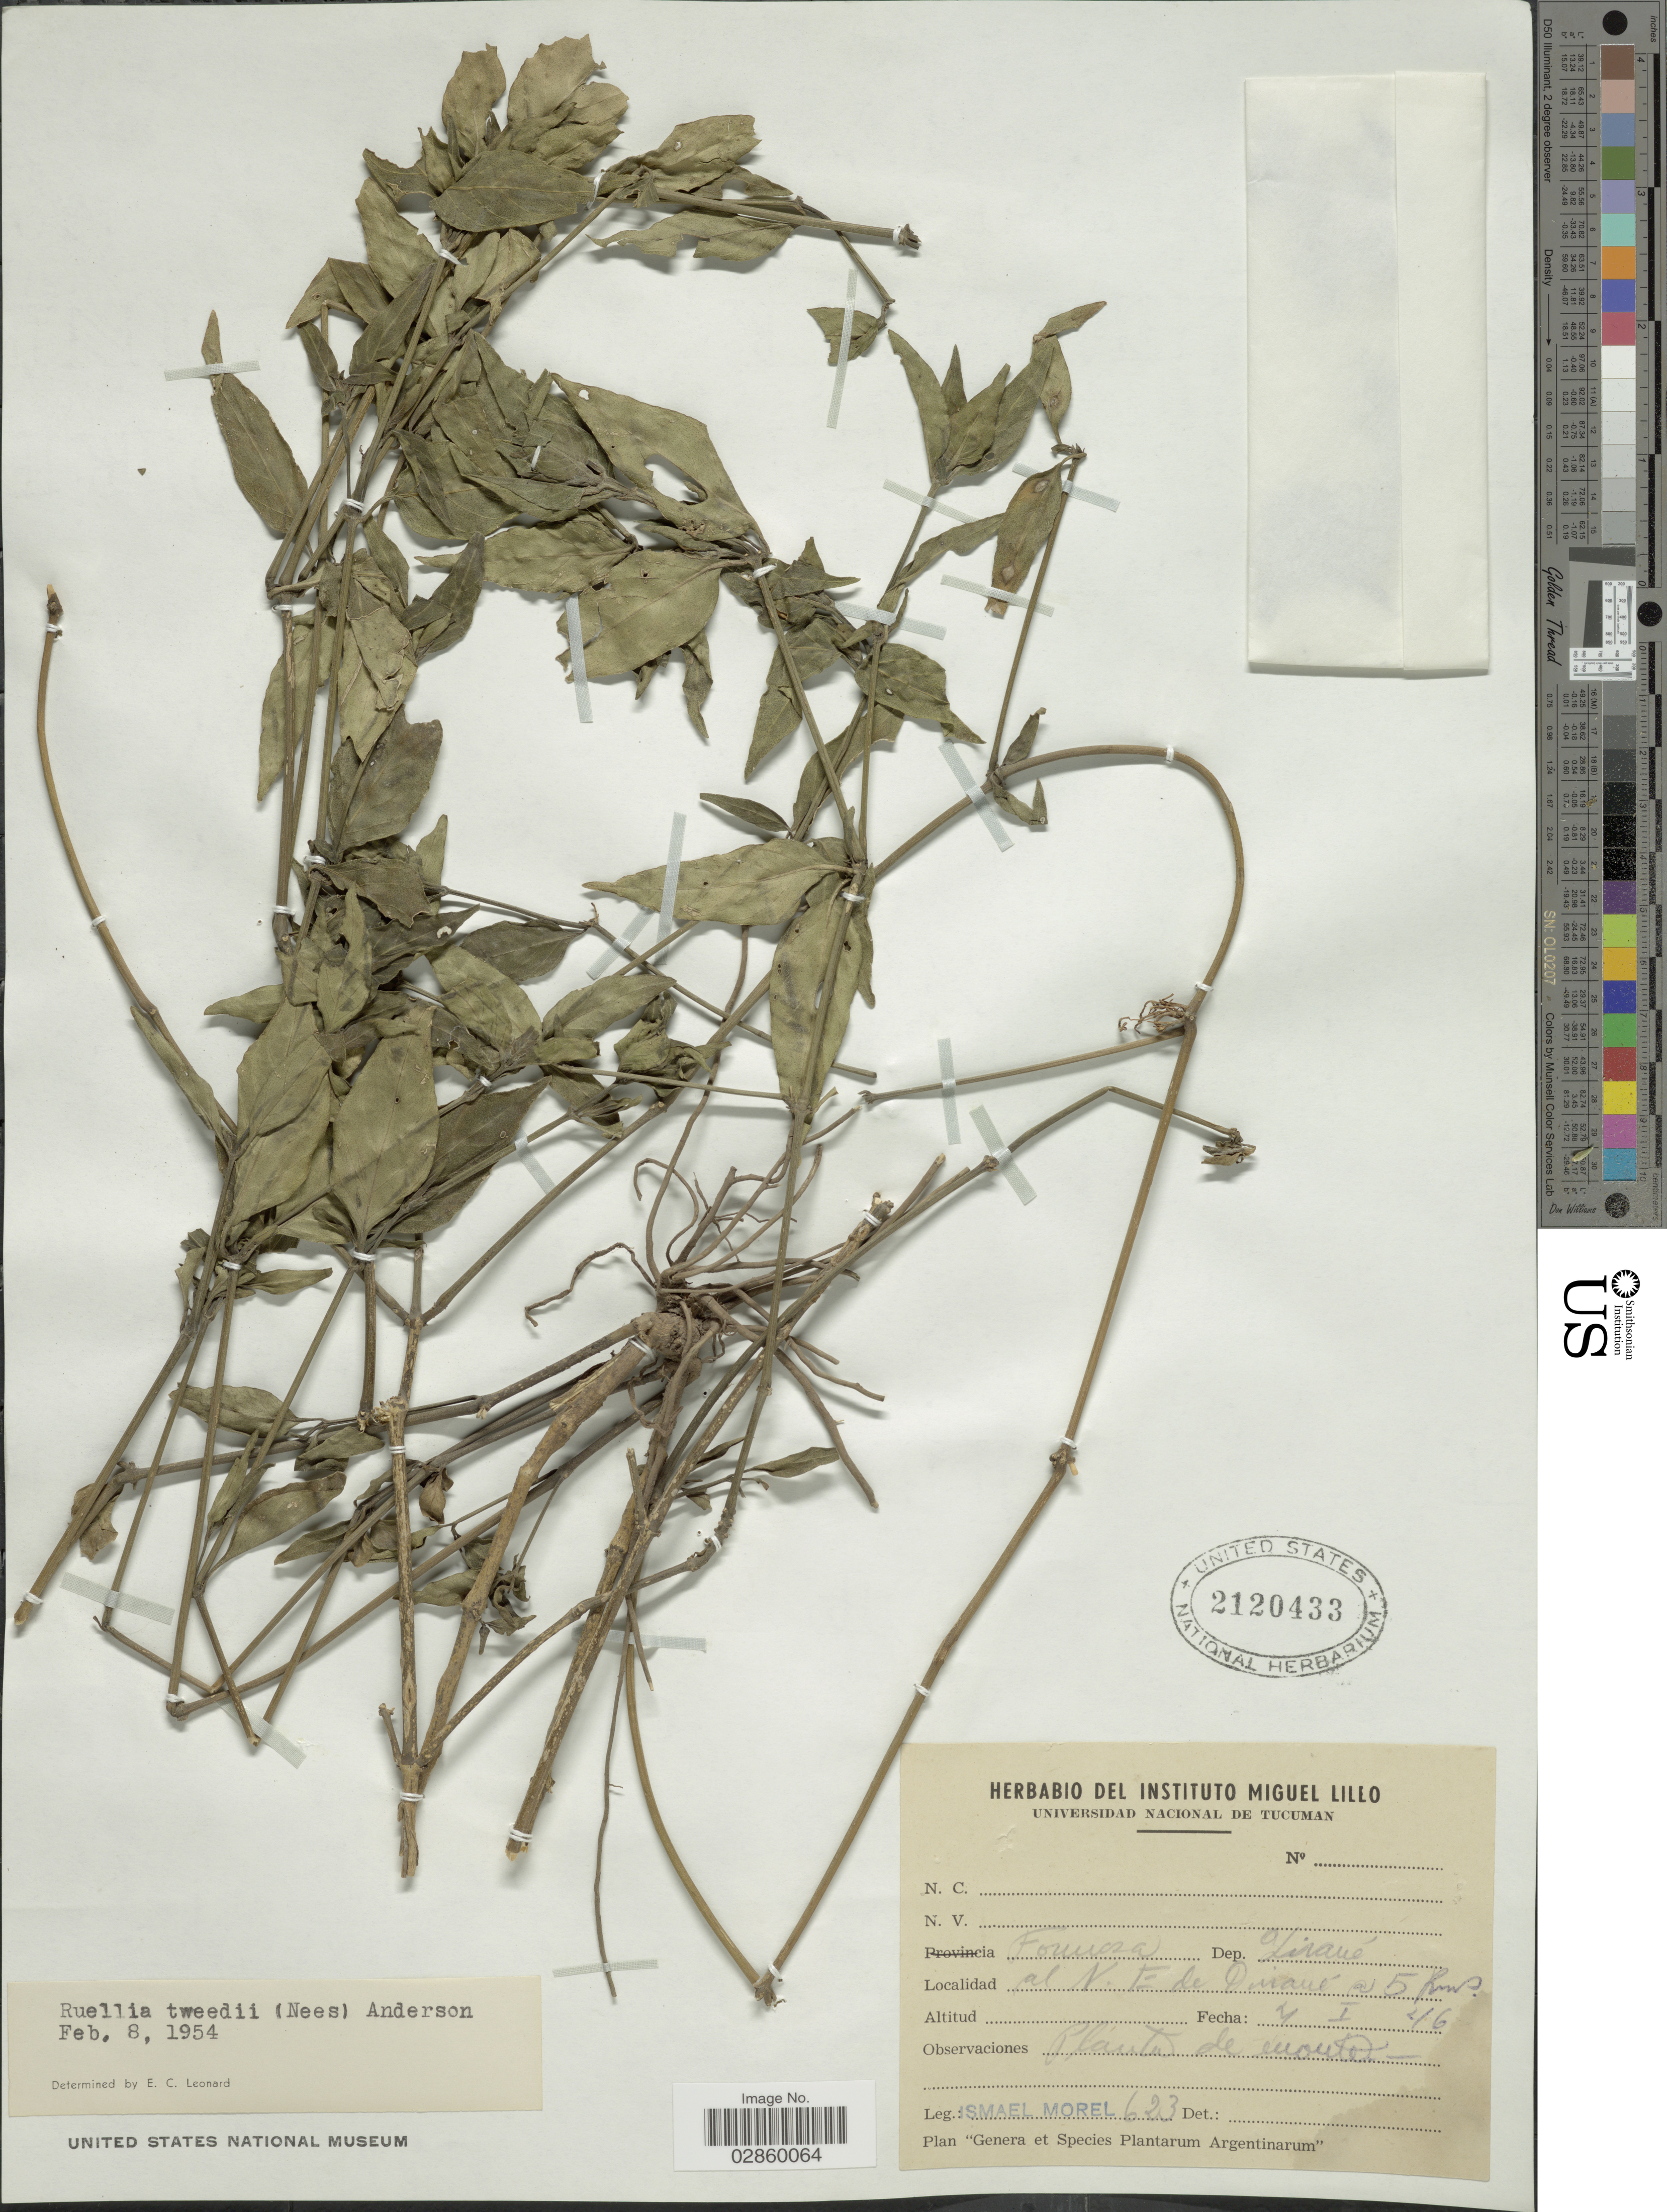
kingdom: Plantae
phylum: Tracheophyta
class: Magnoliopsida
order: Lamiales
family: Acanthaceae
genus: Ruellia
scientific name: Ruellia erythropus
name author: (Nees) Lindau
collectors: I. Morel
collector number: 623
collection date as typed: Transcribed d/m/y: 4/1/46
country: Argentina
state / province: Formosa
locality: Formosa, Dep. Pirané, al N.E. de Pirané a 5 Kms.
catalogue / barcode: US 2120433